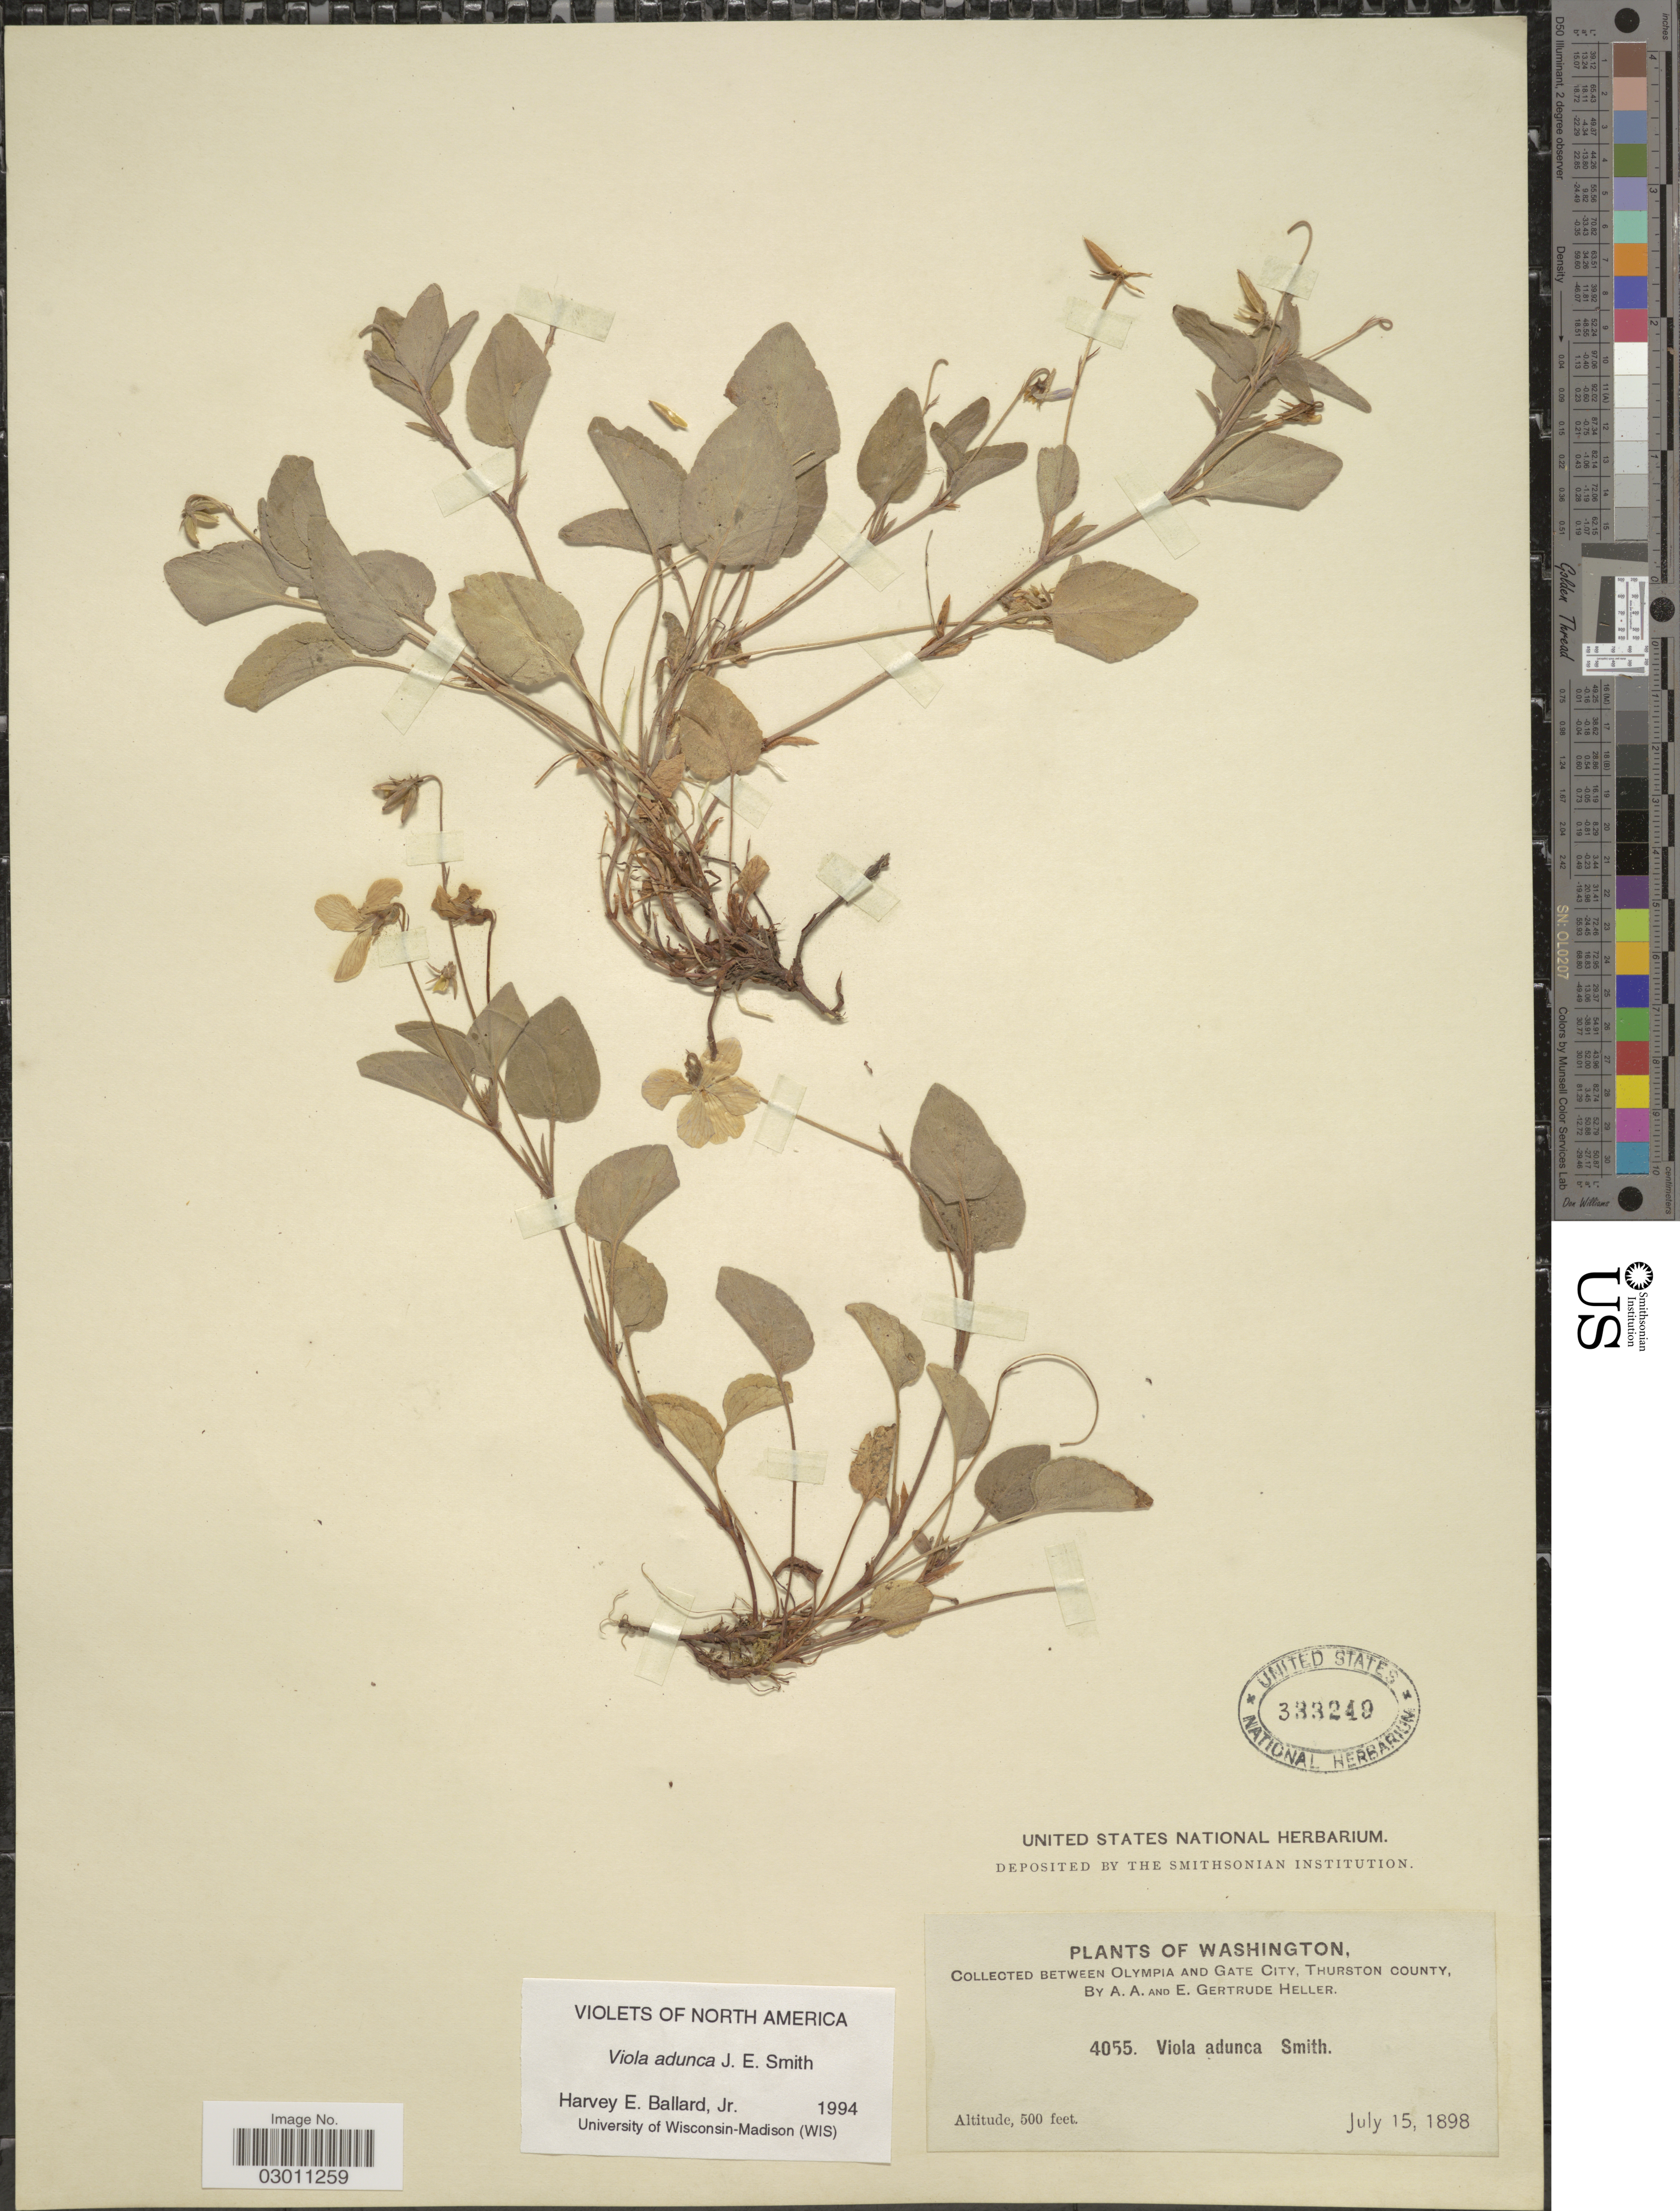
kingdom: Plantae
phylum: Tracheophyta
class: Magnoliopsida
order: Malpighiales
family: Violaceae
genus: Viola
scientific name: Viola adunca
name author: Sm.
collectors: A. A. Heller & E. Gertrude Heller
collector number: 4055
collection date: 1898-07-15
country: United States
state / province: Washington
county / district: Thurston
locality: Between Olympia and Gate City, Thurston County.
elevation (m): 152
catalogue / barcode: US 333249